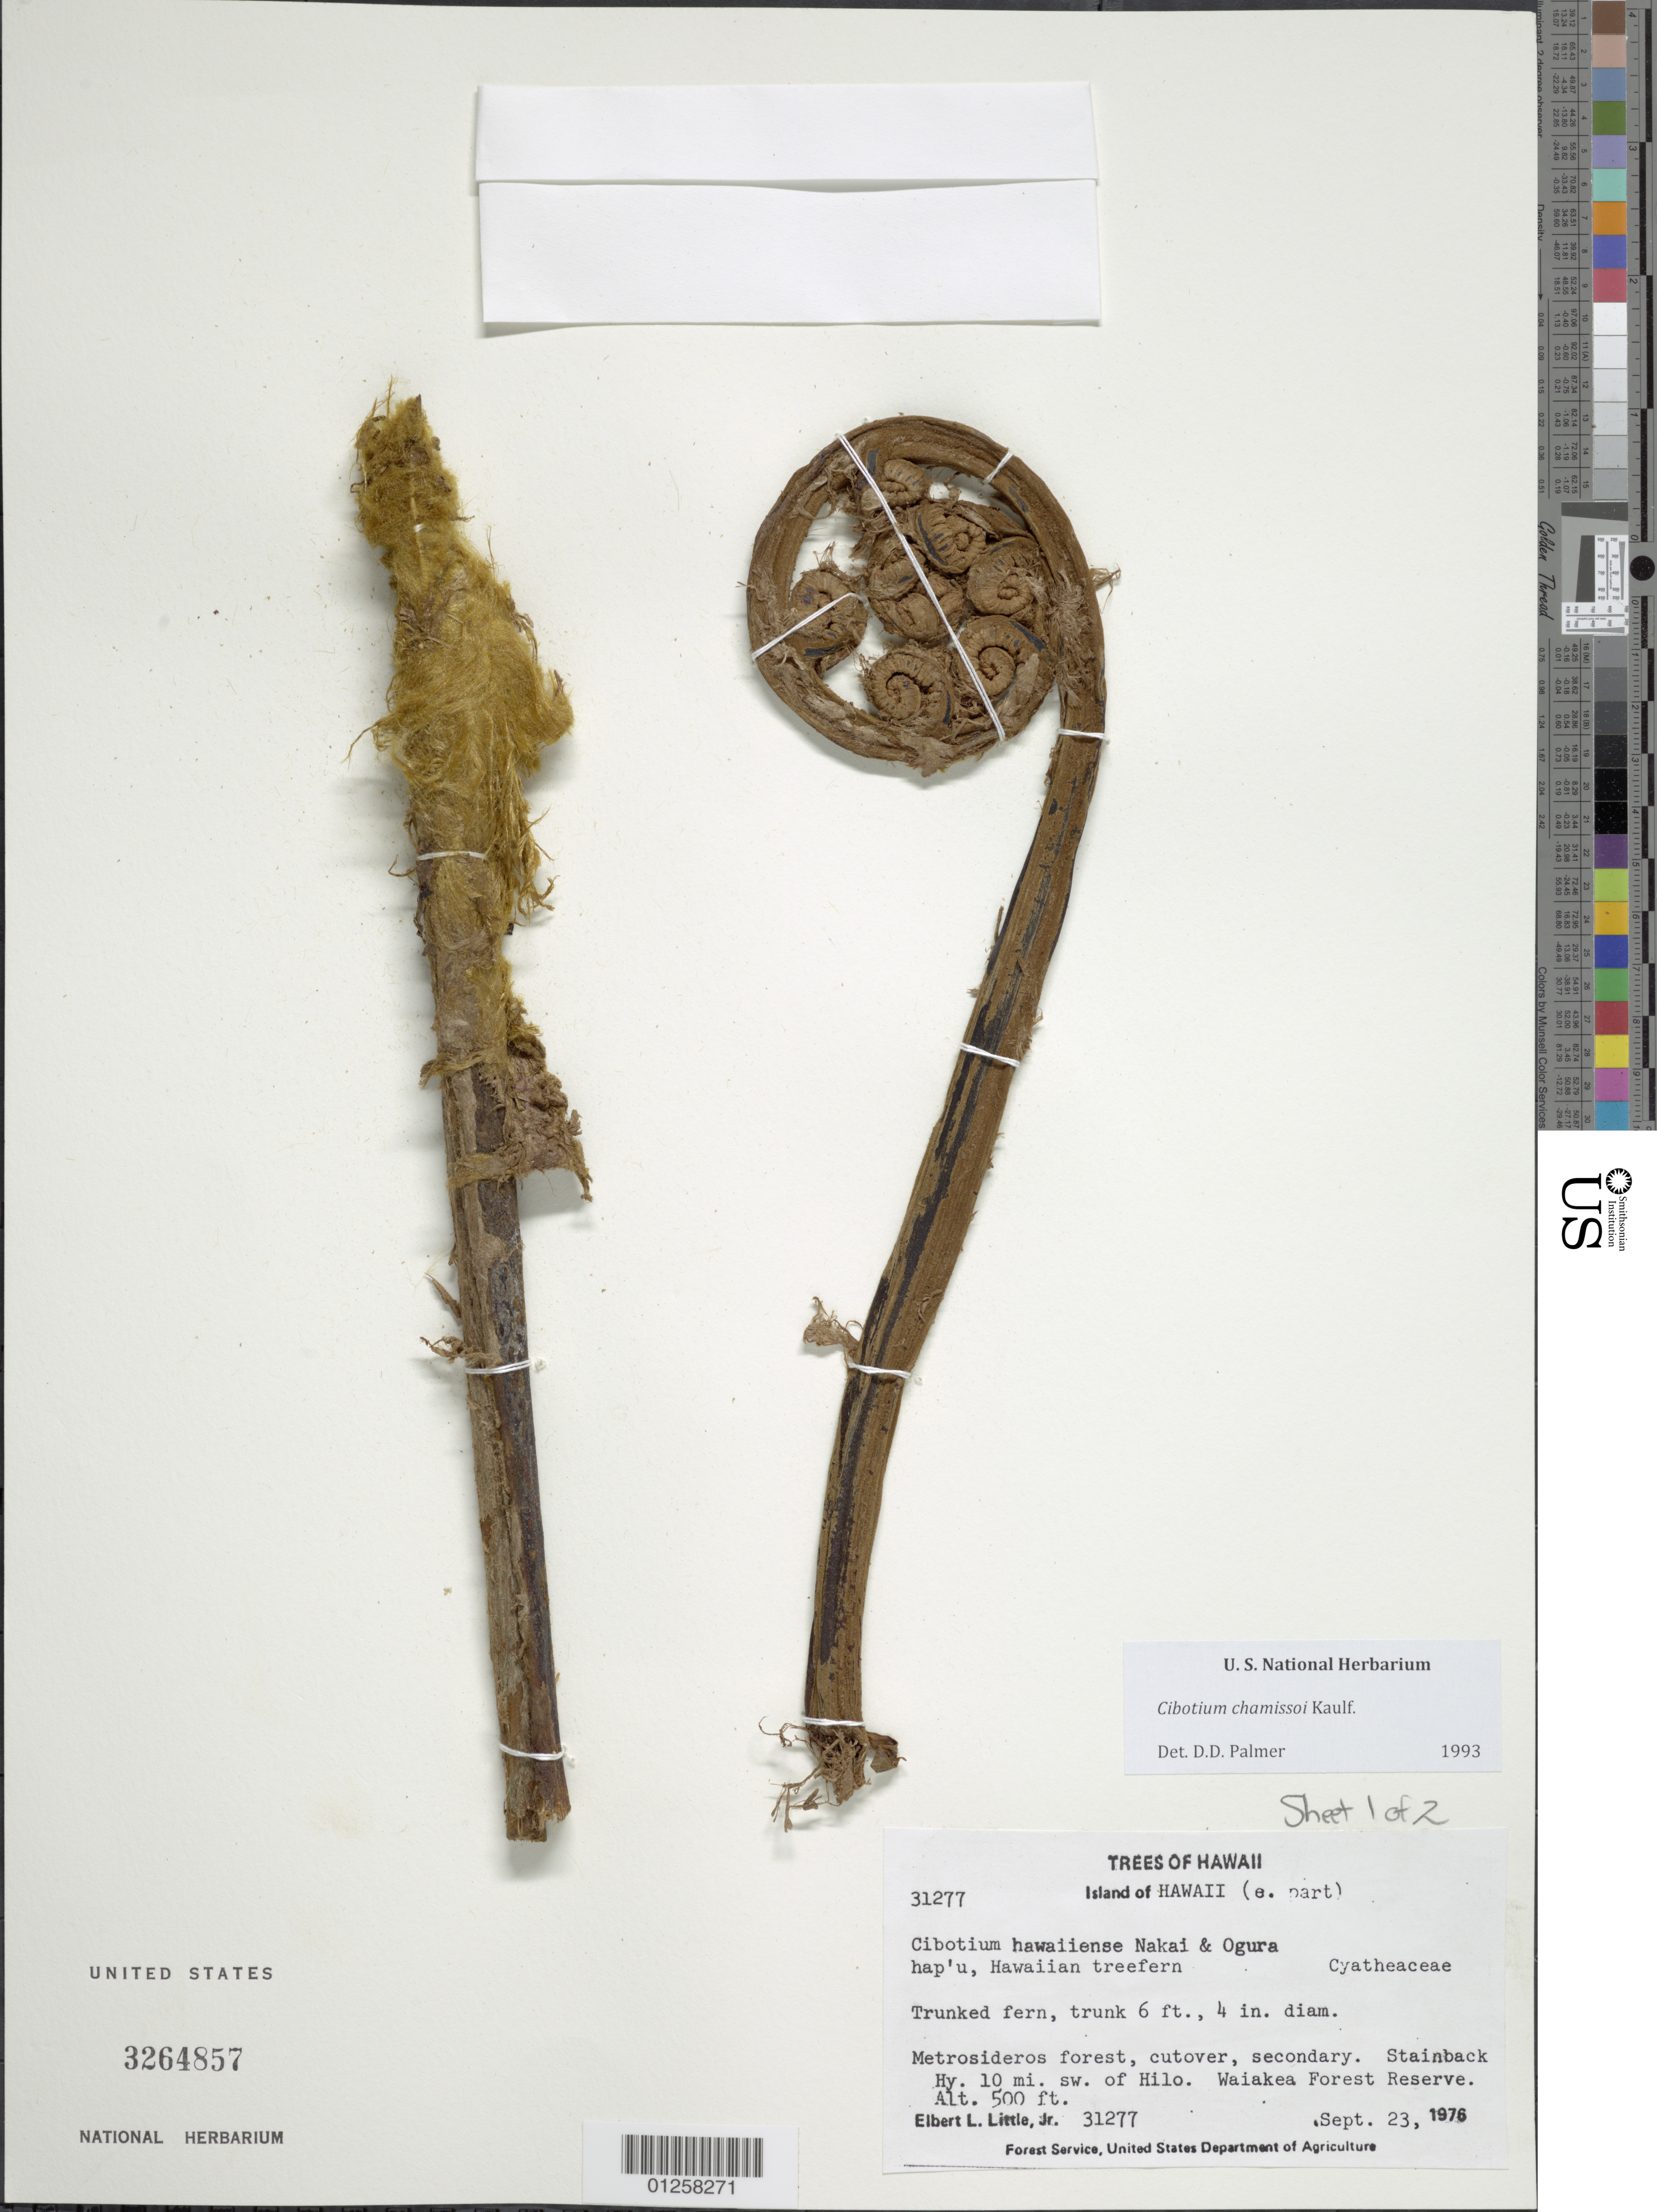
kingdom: Plantae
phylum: Tracheophyta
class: Polypodiopsida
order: Cyatheales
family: Cibotiaceae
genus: Cibotium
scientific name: Cibotium chamissoi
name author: Kaulf.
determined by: Palmer, D. D.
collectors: E. L. Little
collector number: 31277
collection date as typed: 23 Sep 1976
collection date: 1976-09-23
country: United States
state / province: Hawaii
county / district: Hawaii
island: Hawaii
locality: Stainback hwy. 10 miles southwest of Hilo, Hilo Forest Reserve. Waiakea Forest Reserve.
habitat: Forest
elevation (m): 152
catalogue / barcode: US 3264857